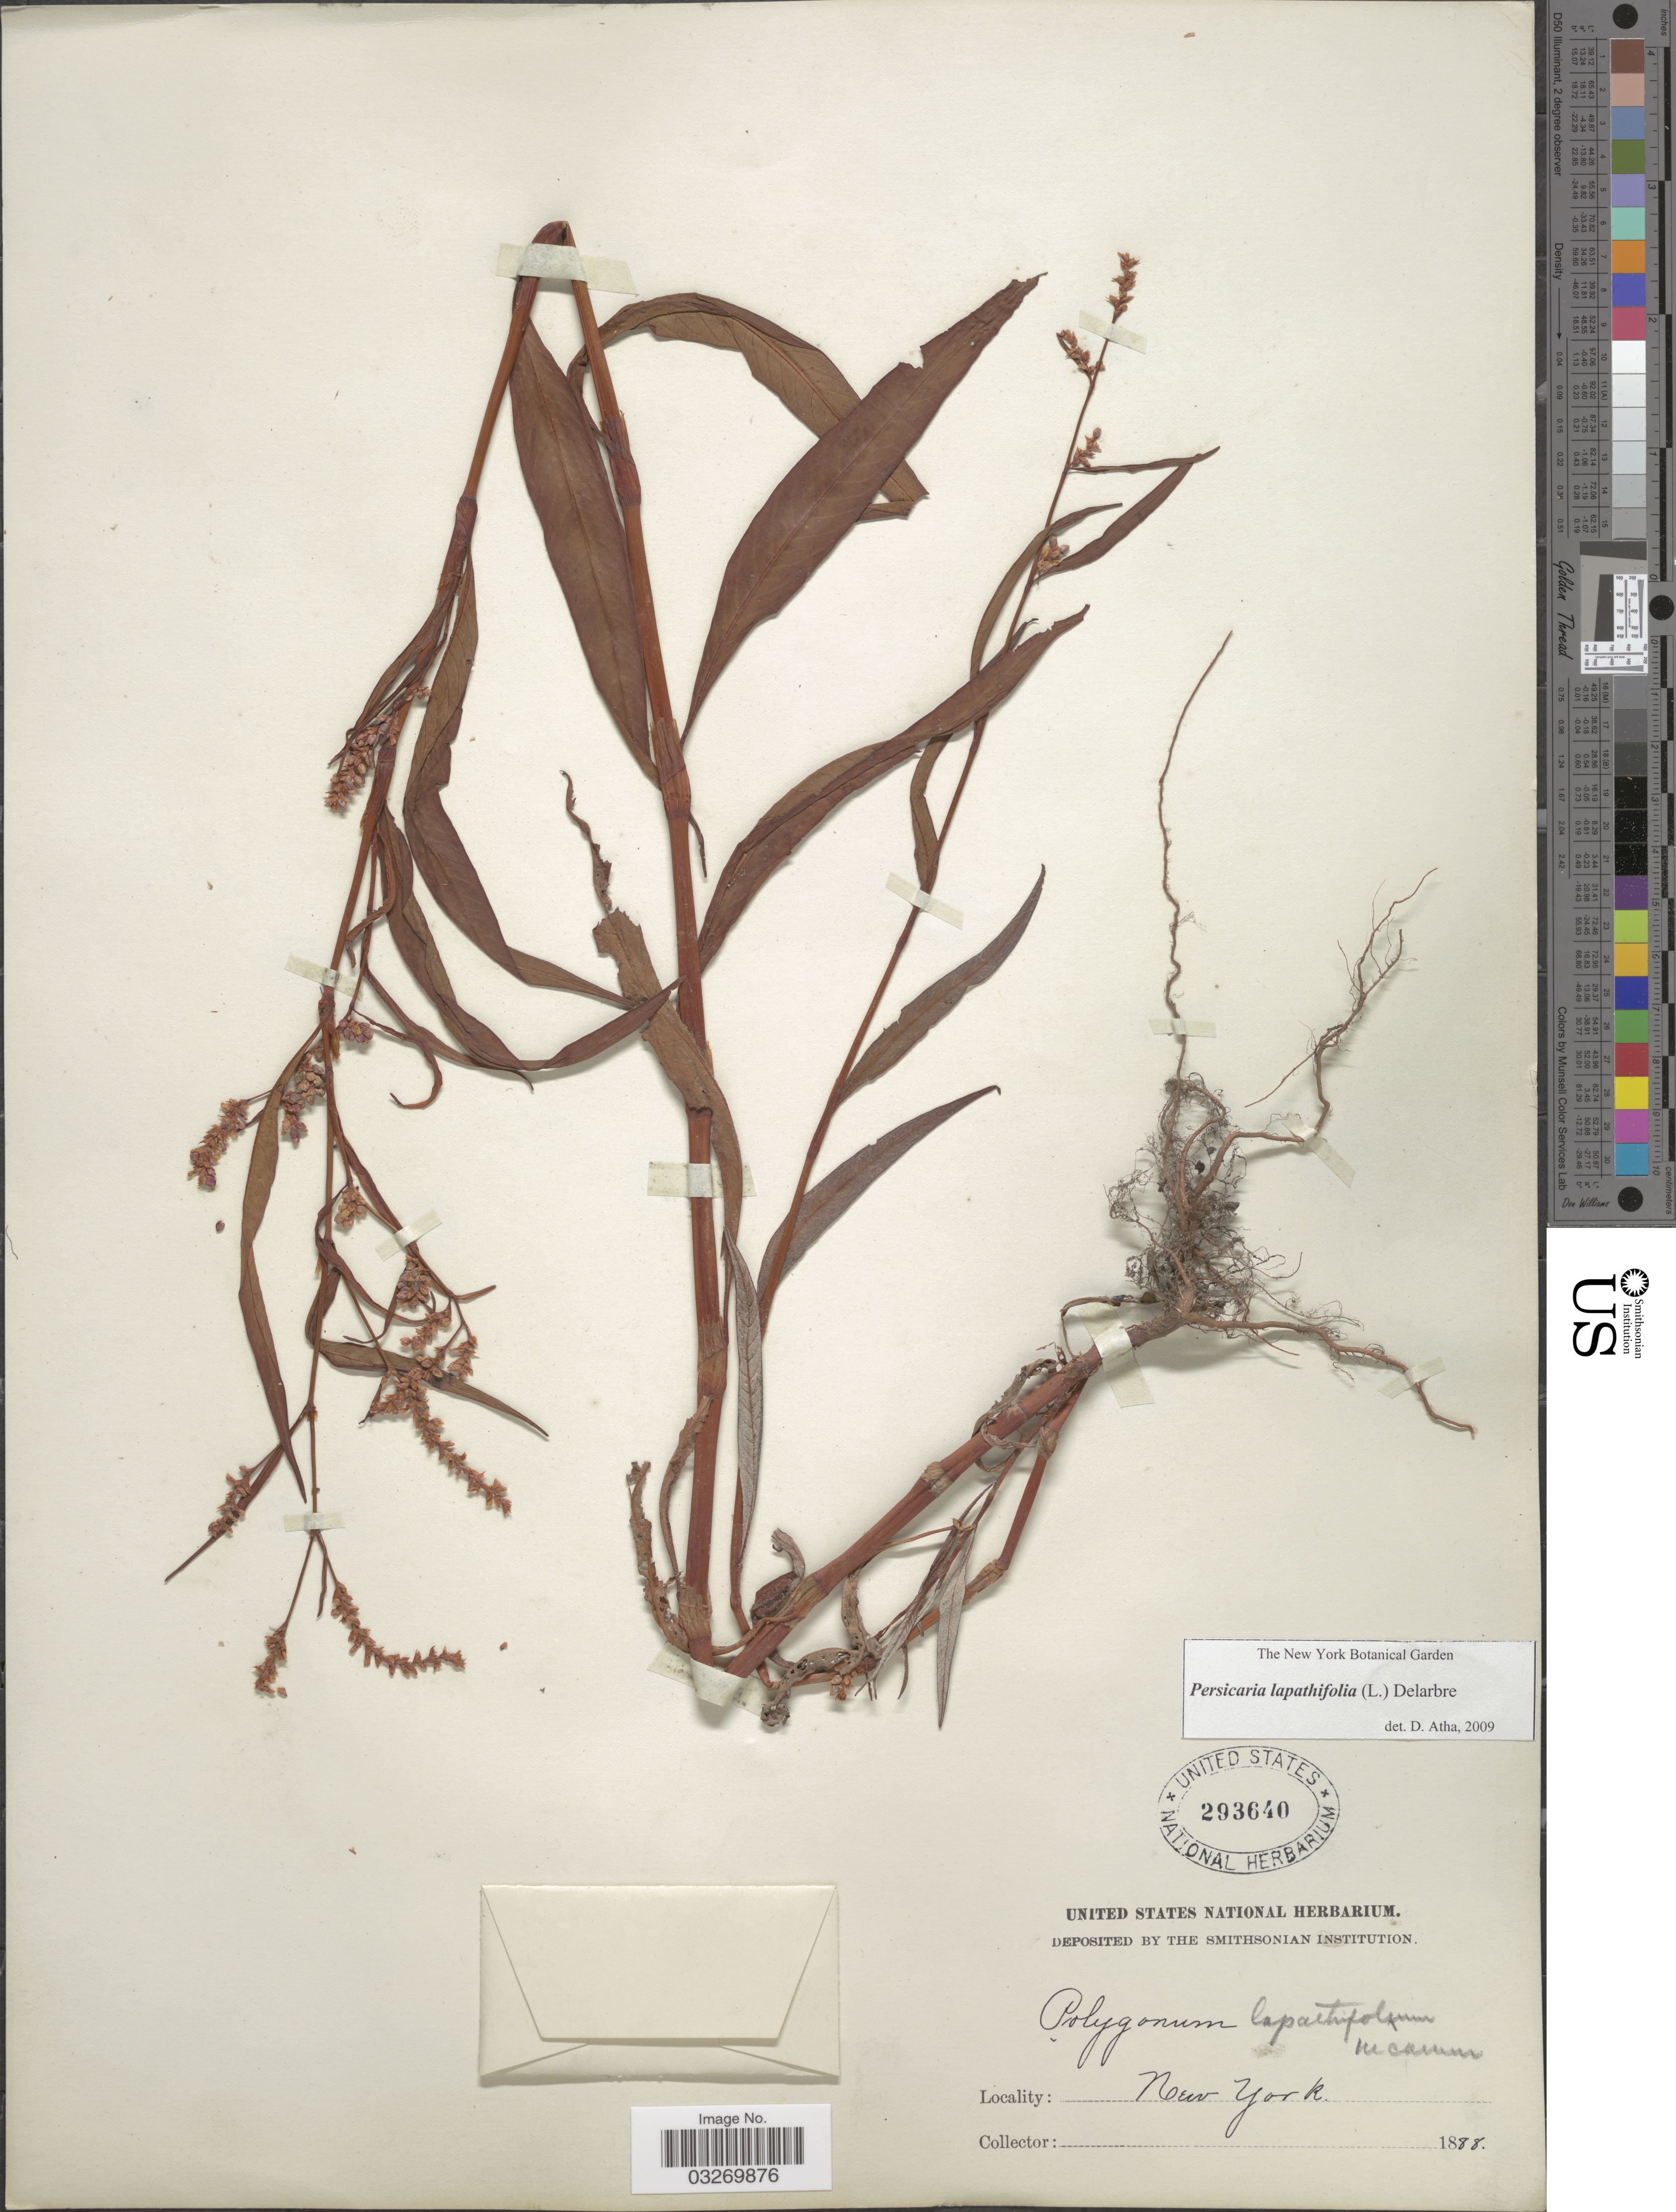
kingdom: Plantae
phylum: Tracheophyta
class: Magnoliopsida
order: Caryophyllales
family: Polygonaceae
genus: Persicaria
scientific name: Persicaria lapathifolia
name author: (L.) Delarbre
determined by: Atha, D. E.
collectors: ex herb. United States National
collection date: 1888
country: United States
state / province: New York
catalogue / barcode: US 293640